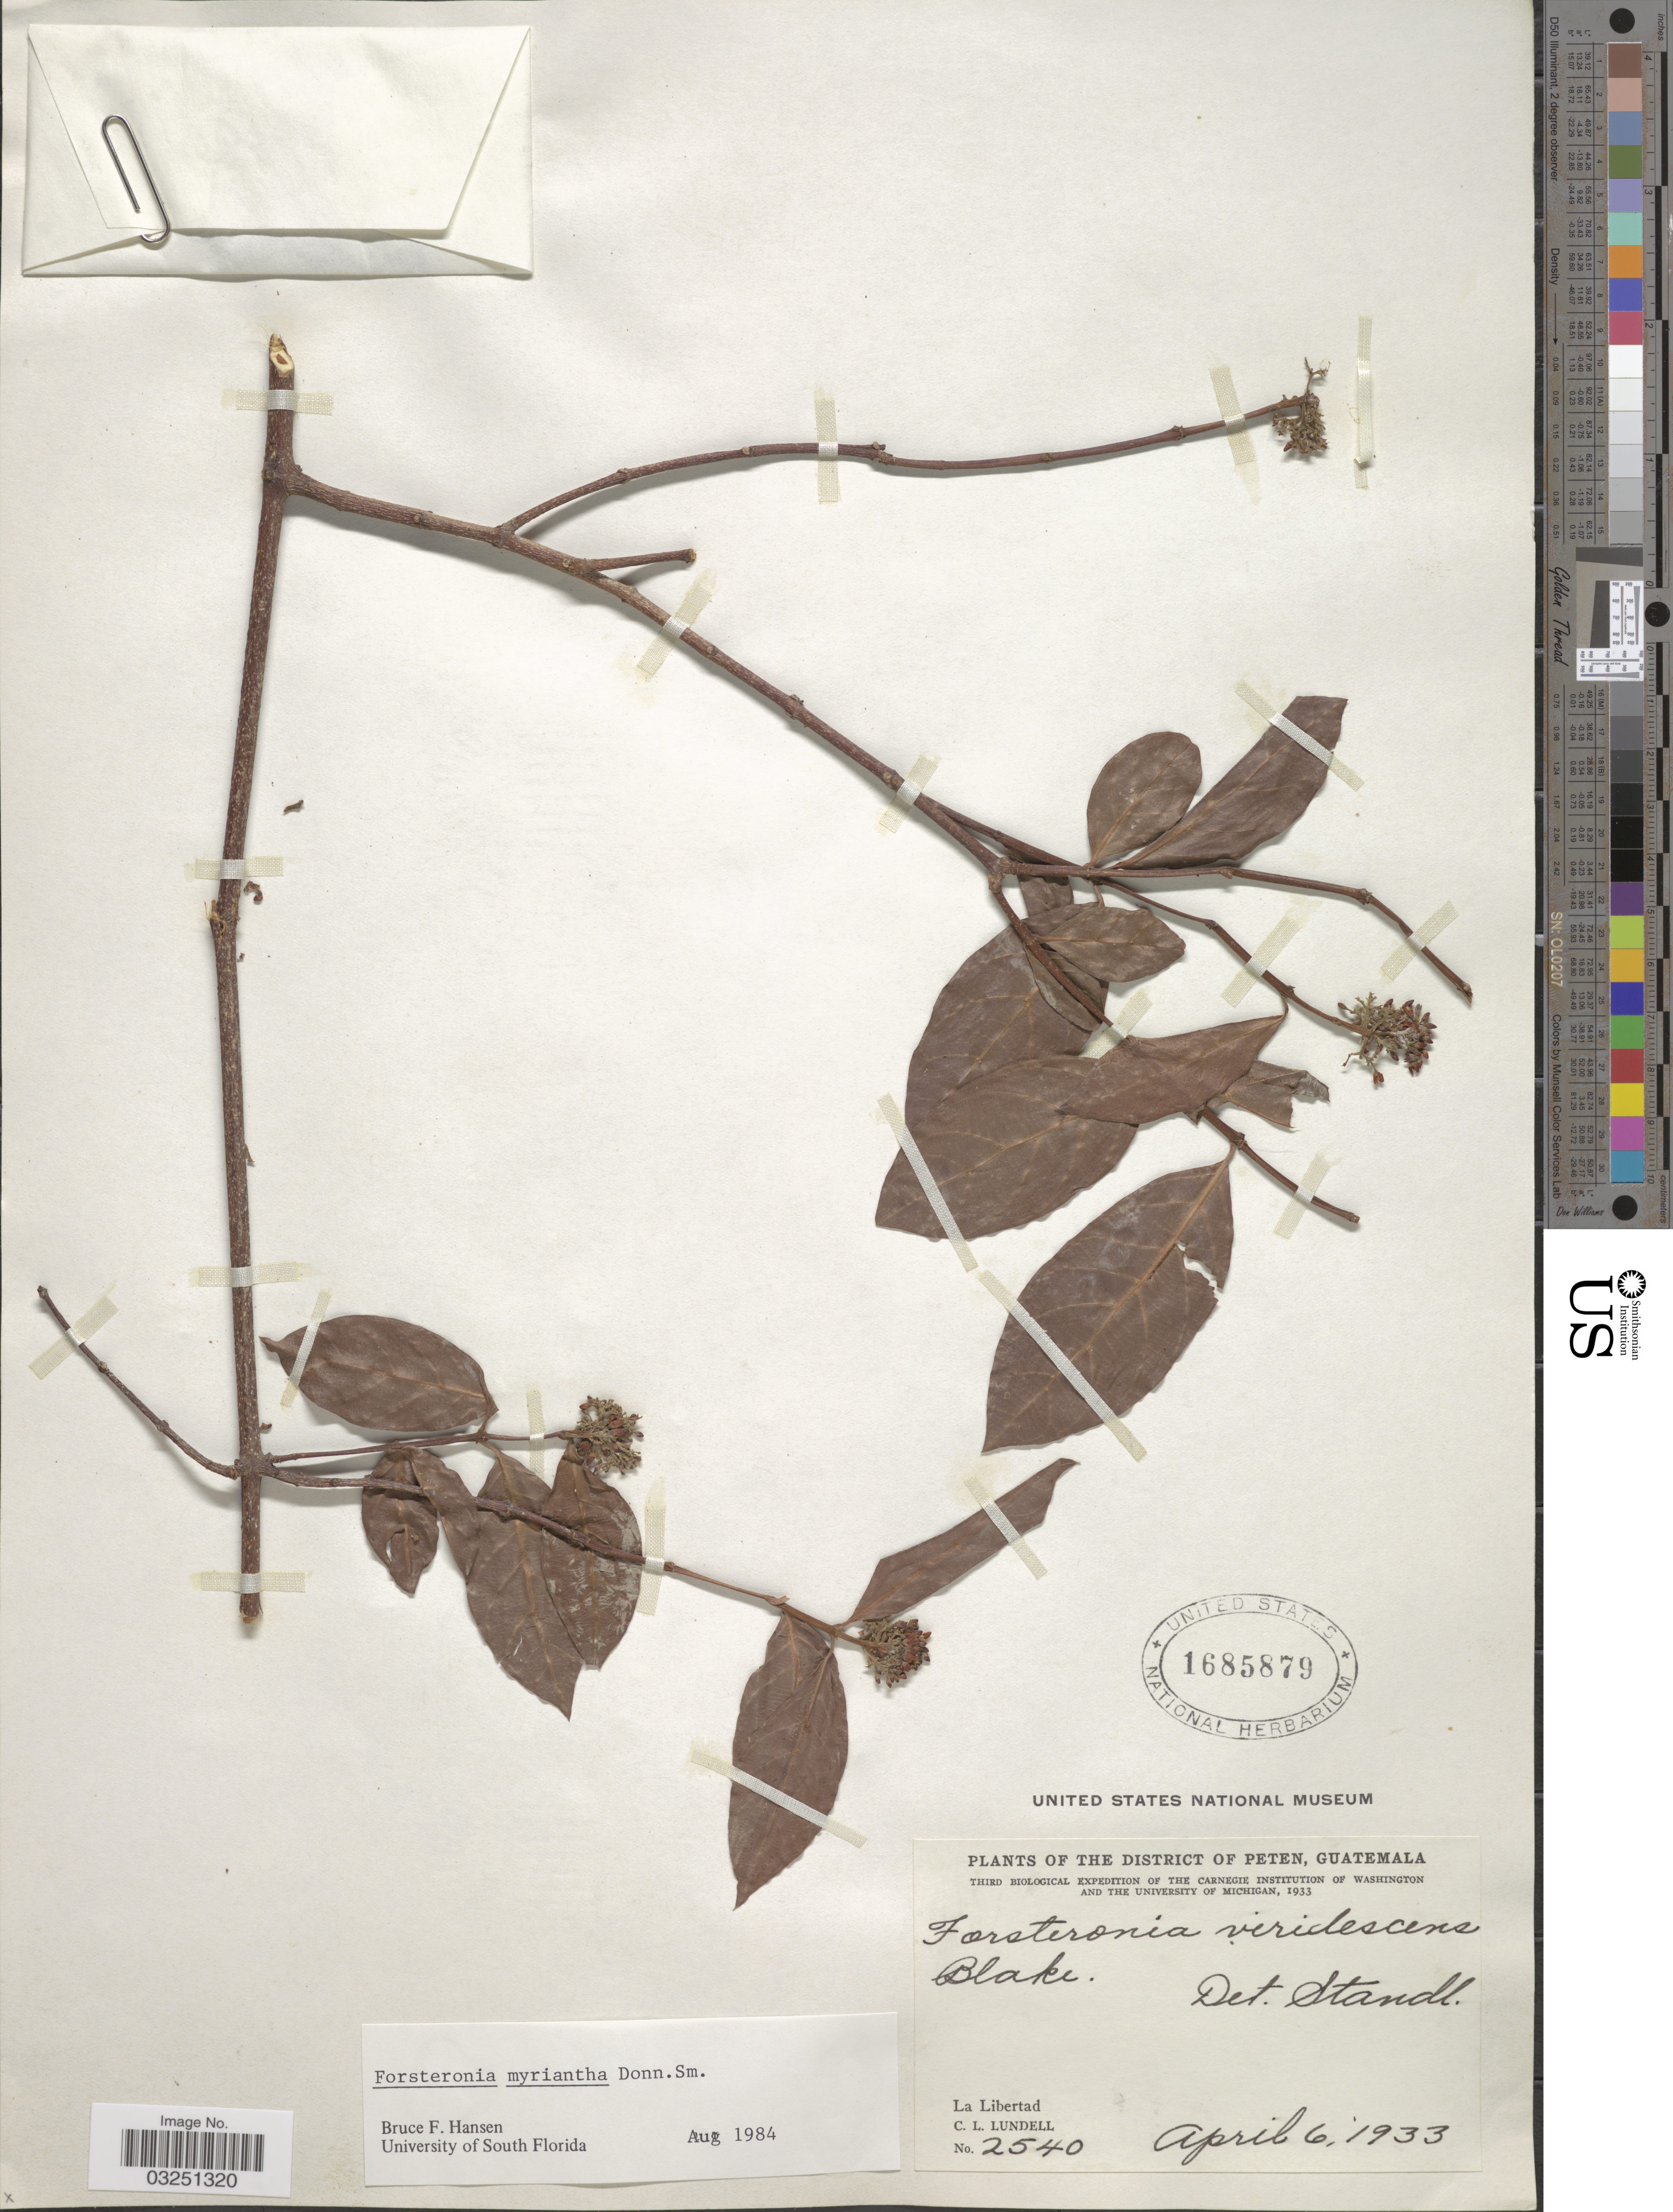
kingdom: Plantae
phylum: Tracheophyta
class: Magnoliopsida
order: Gentianales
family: Apocynaceae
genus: Forsteronia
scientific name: Forsteronia myriantha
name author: Donn. Sm.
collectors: C. L. Lundell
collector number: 2540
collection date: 1933-04-06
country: Guatemala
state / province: El Petén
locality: District of Peten. La Libertad.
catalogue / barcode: US 1685879